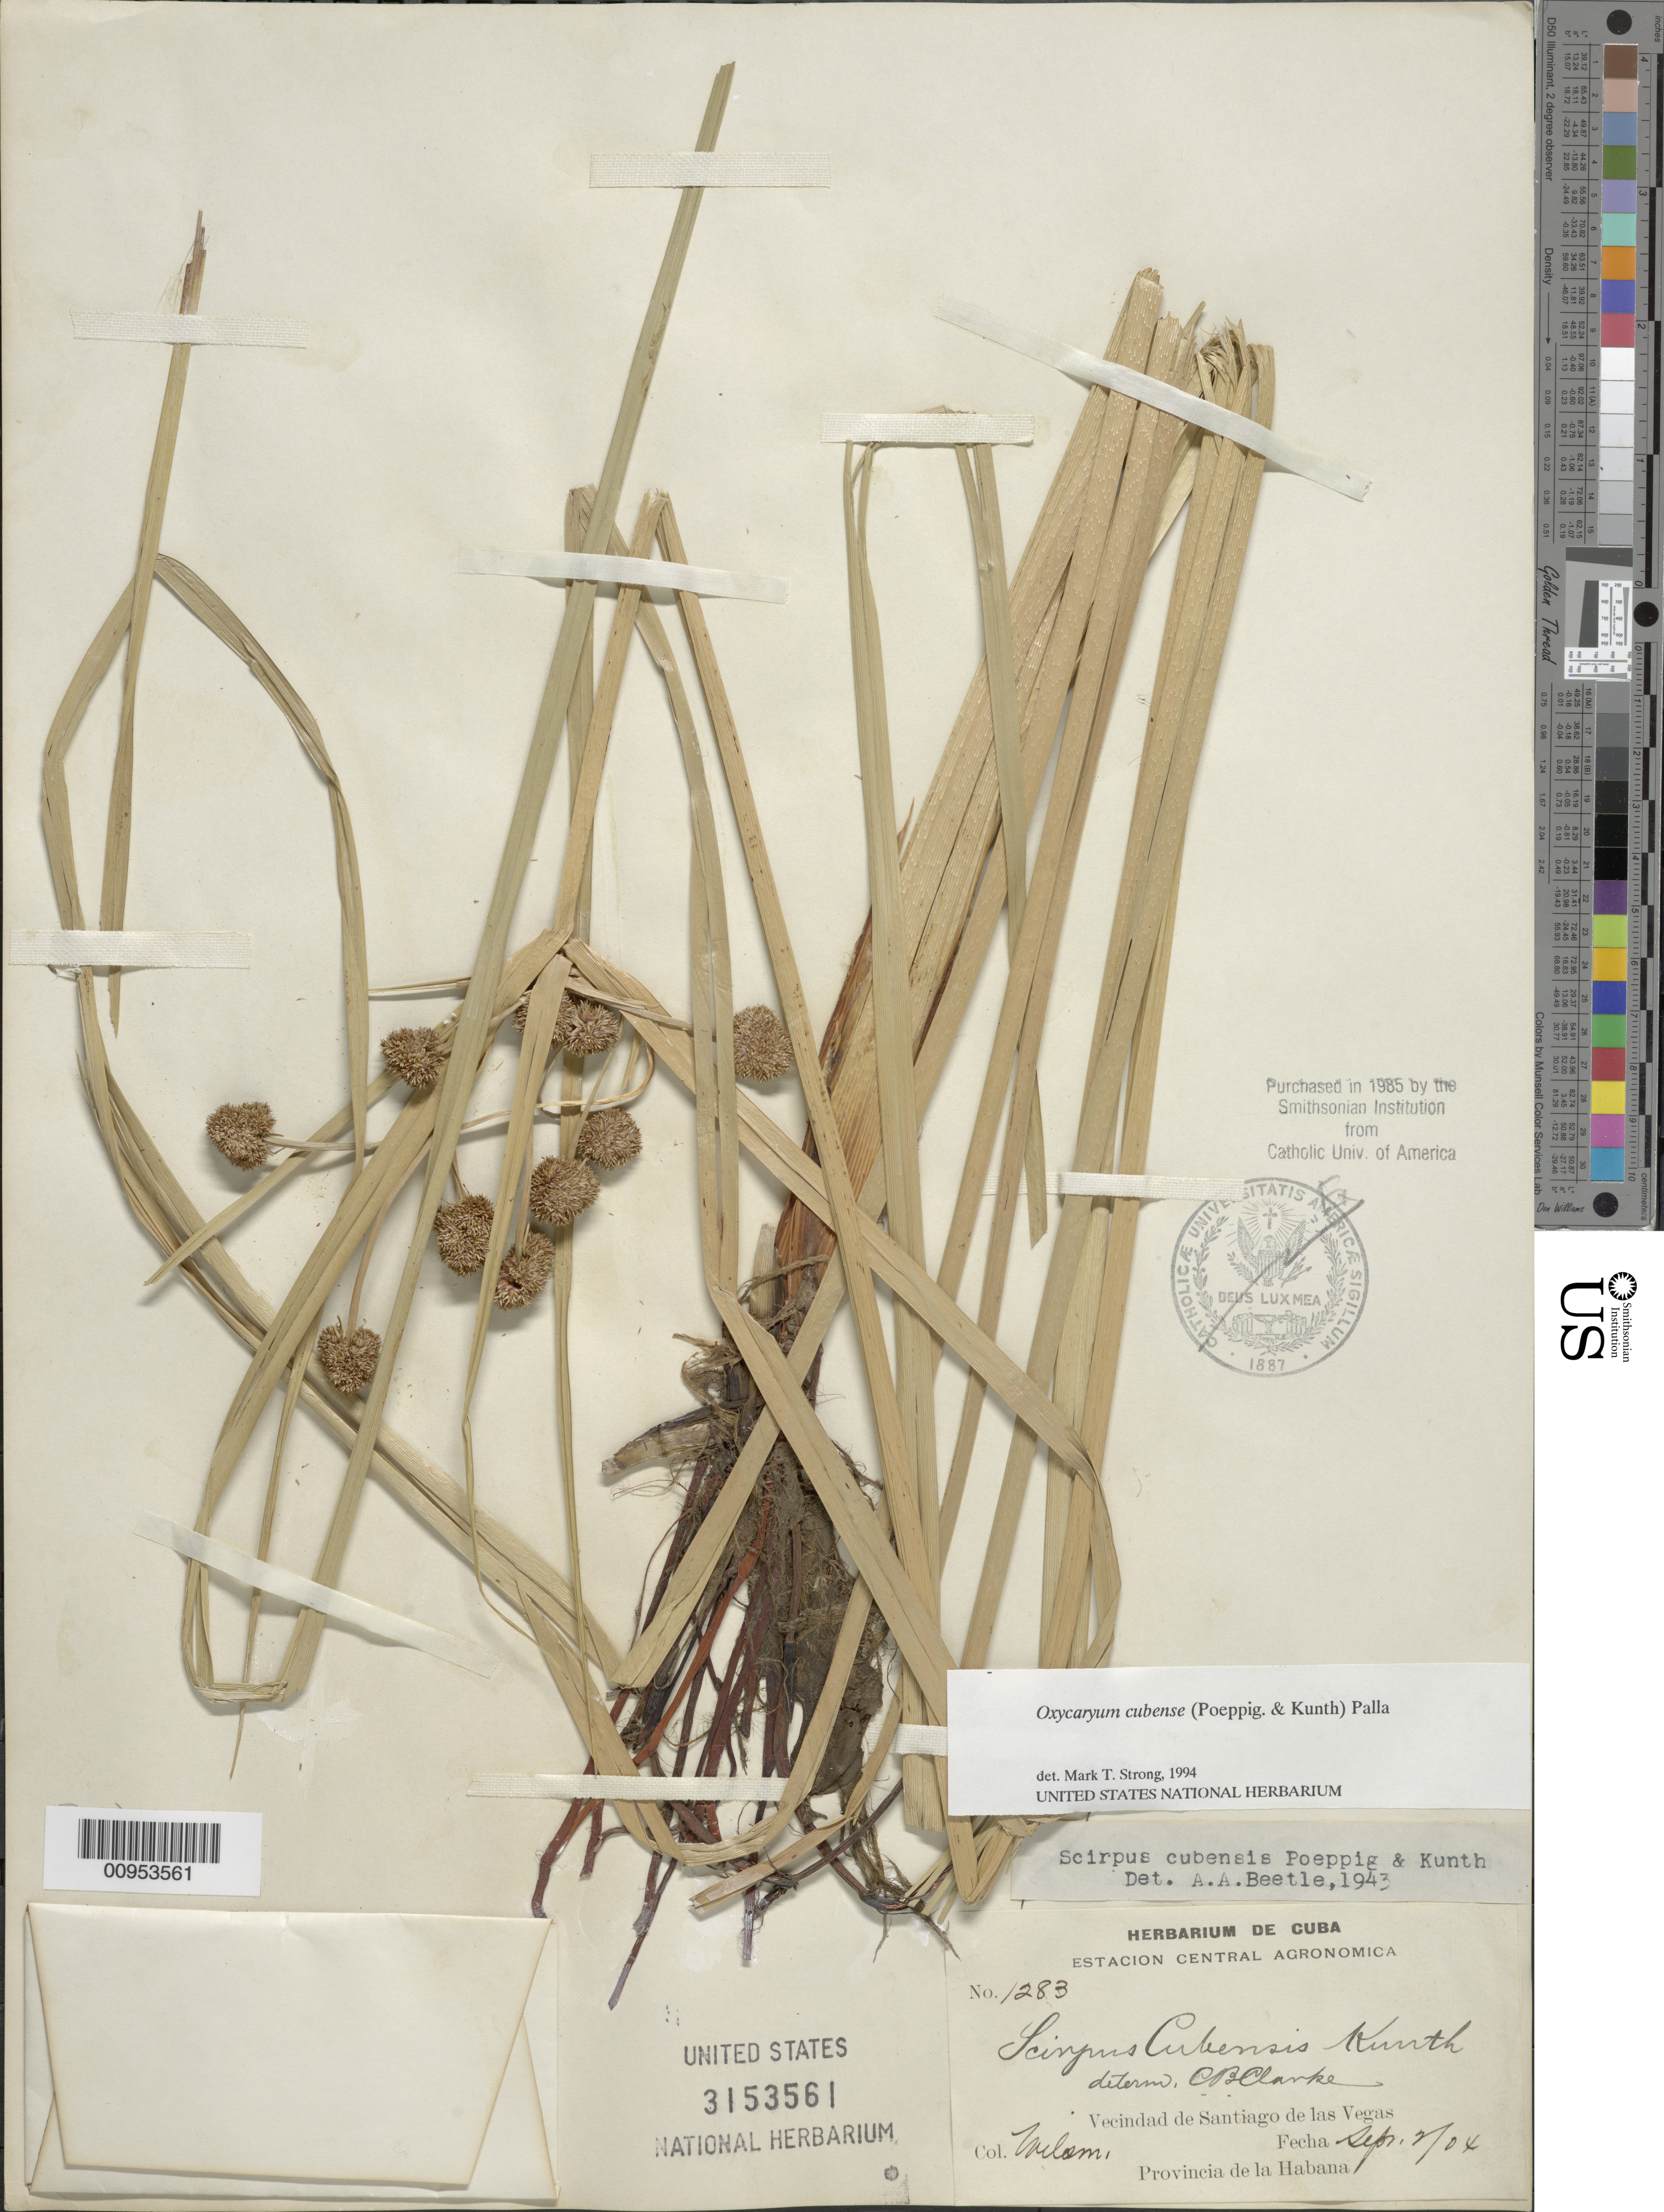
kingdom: Plantae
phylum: Tracheophyta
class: Liliopsida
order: Poales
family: Cyperaceae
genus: Cyperus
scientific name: Cyperus blepharoleptos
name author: Steud.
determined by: Strong, M. T., (US), Smithsonian Institution - National Museum of Natural History (UNITED STATES)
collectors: -- Wilson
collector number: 1283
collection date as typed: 02 Sep 1904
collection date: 1904-09-02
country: Cuba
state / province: La Habana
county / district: Municipio Boyeros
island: Cuba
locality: Santiago de las Vegas (vecindad de)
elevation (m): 97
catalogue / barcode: US 3153561